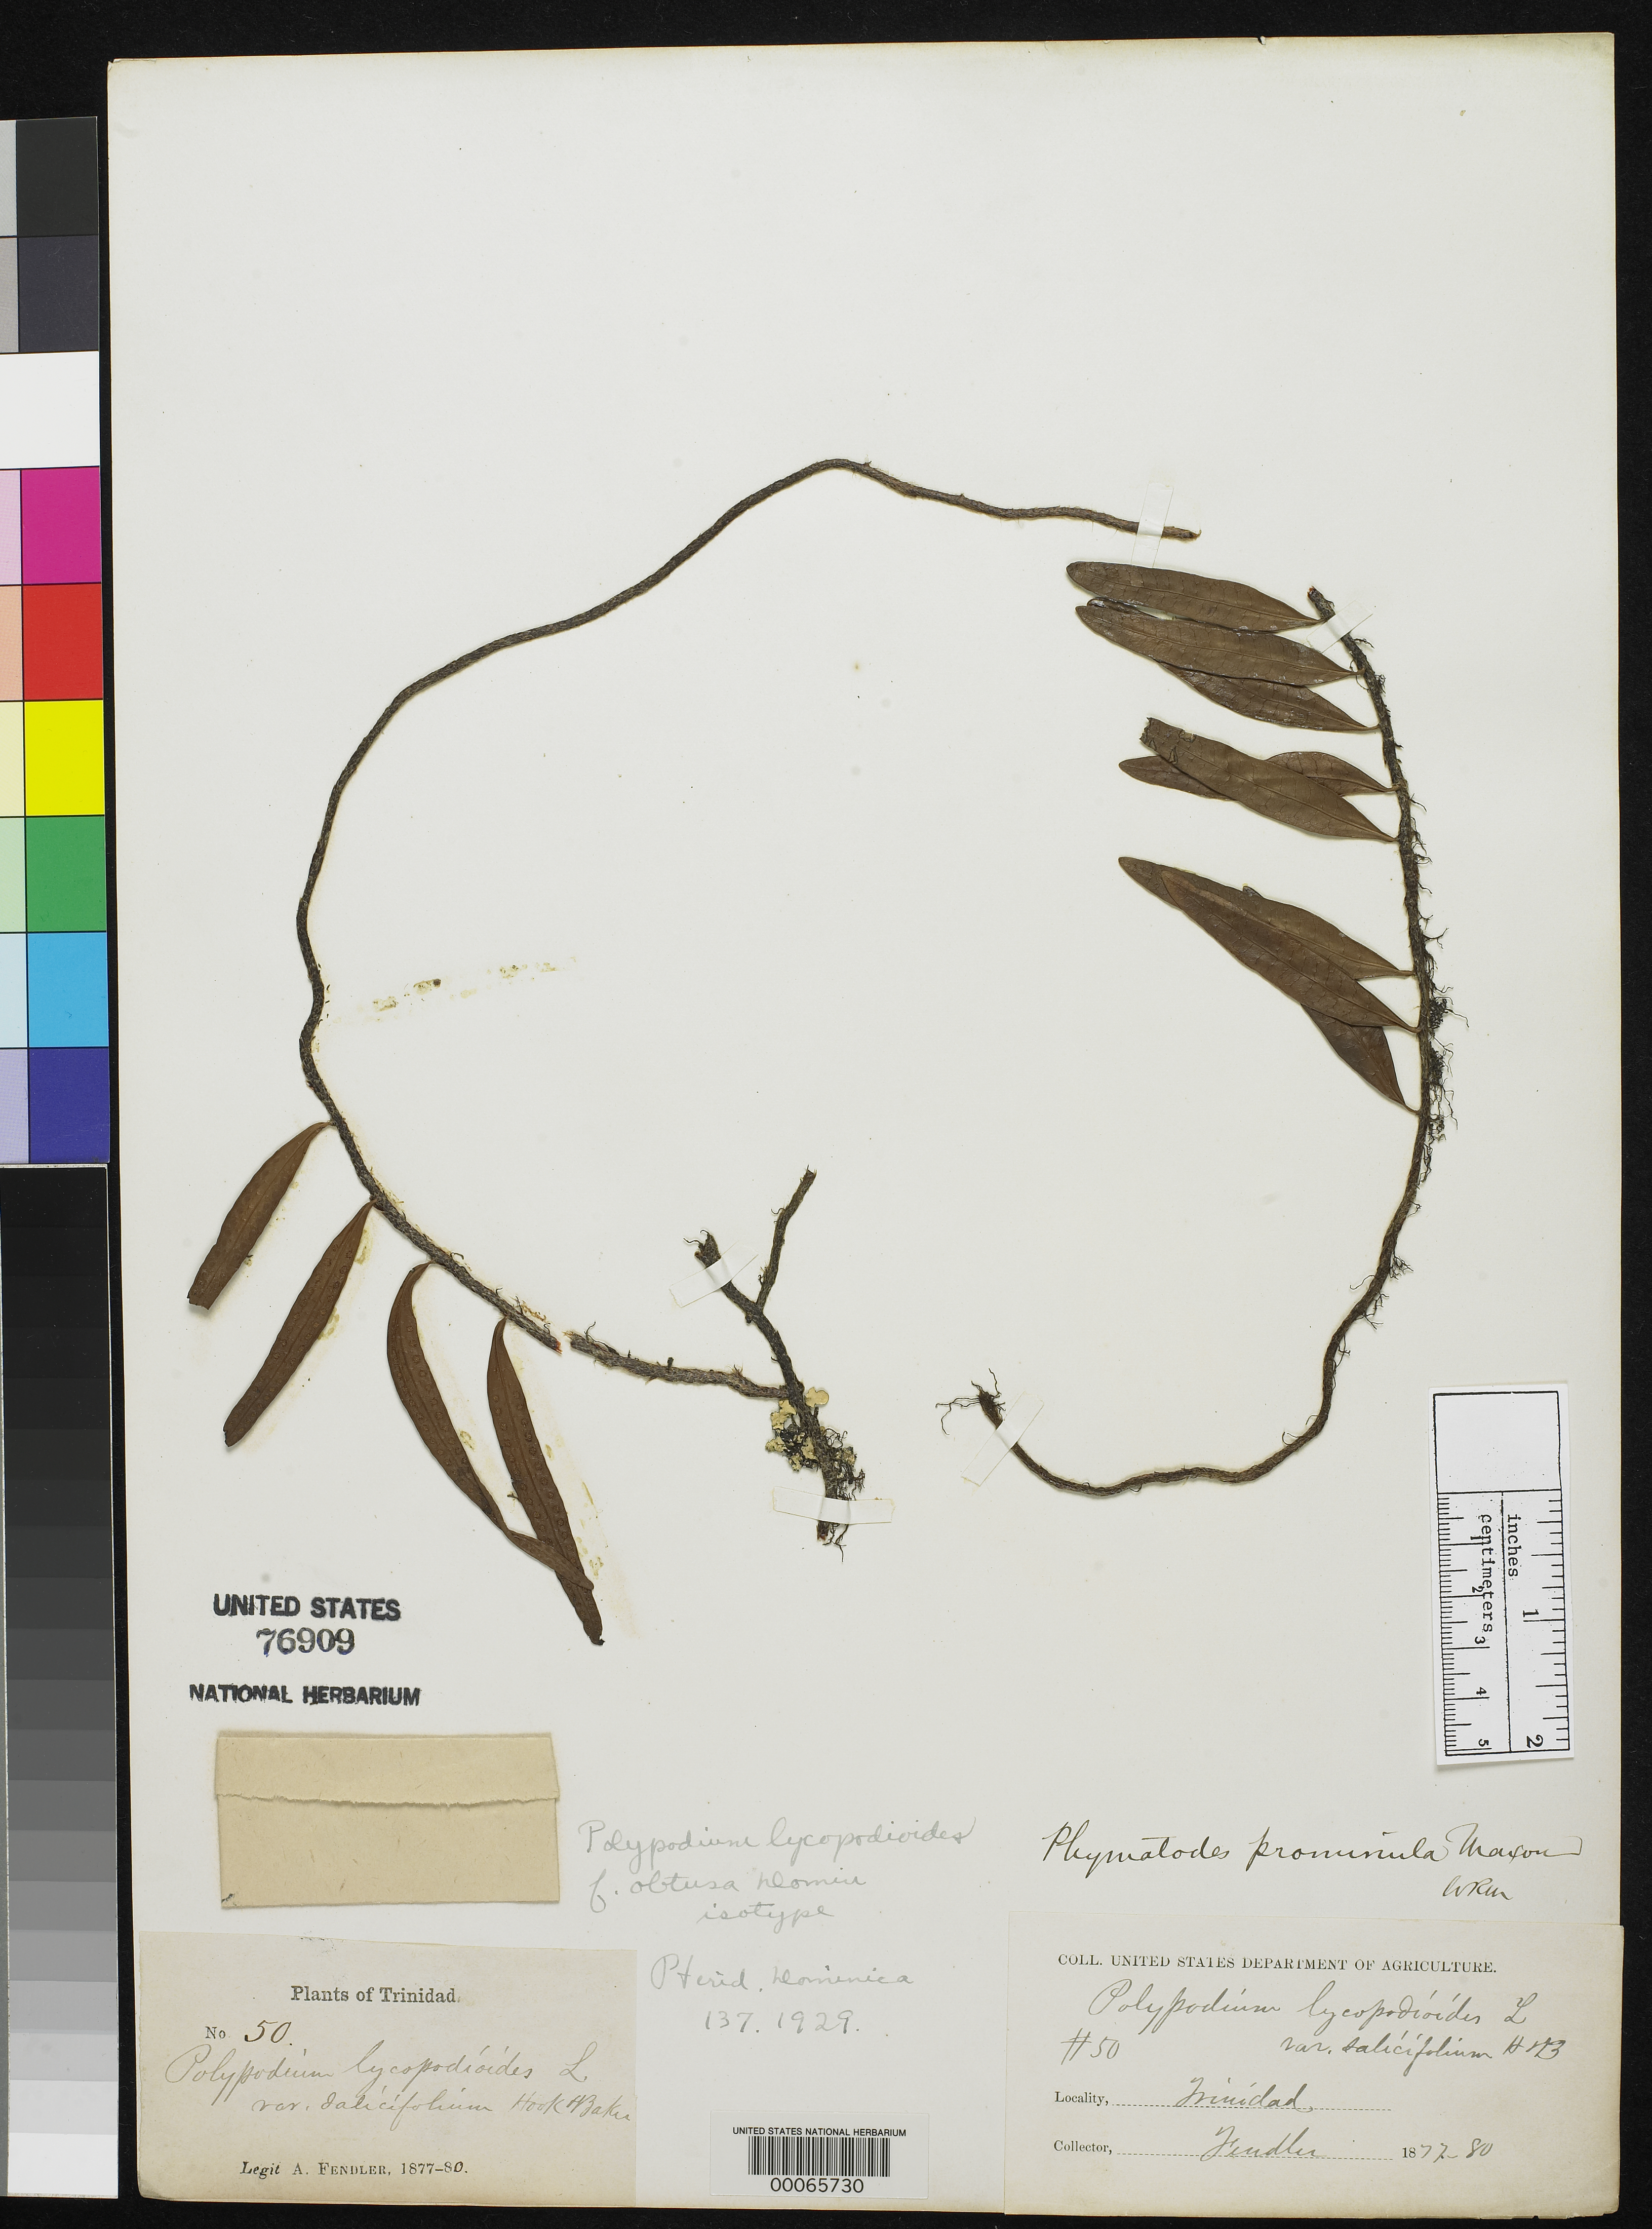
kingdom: Plantae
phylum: Tracheophyta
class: Polypodiopsida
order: Polypodiales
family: Polypodiaceae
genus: Polypodium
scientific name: Polypodium lycopodioides f. obtusum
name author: Domin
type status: Isotype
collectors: A. Fendler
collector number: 50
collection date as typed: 1877 to -- --- 1880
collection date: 1877/1880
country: Trinidad and Tobago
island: Trinidad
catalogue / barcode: US 76909